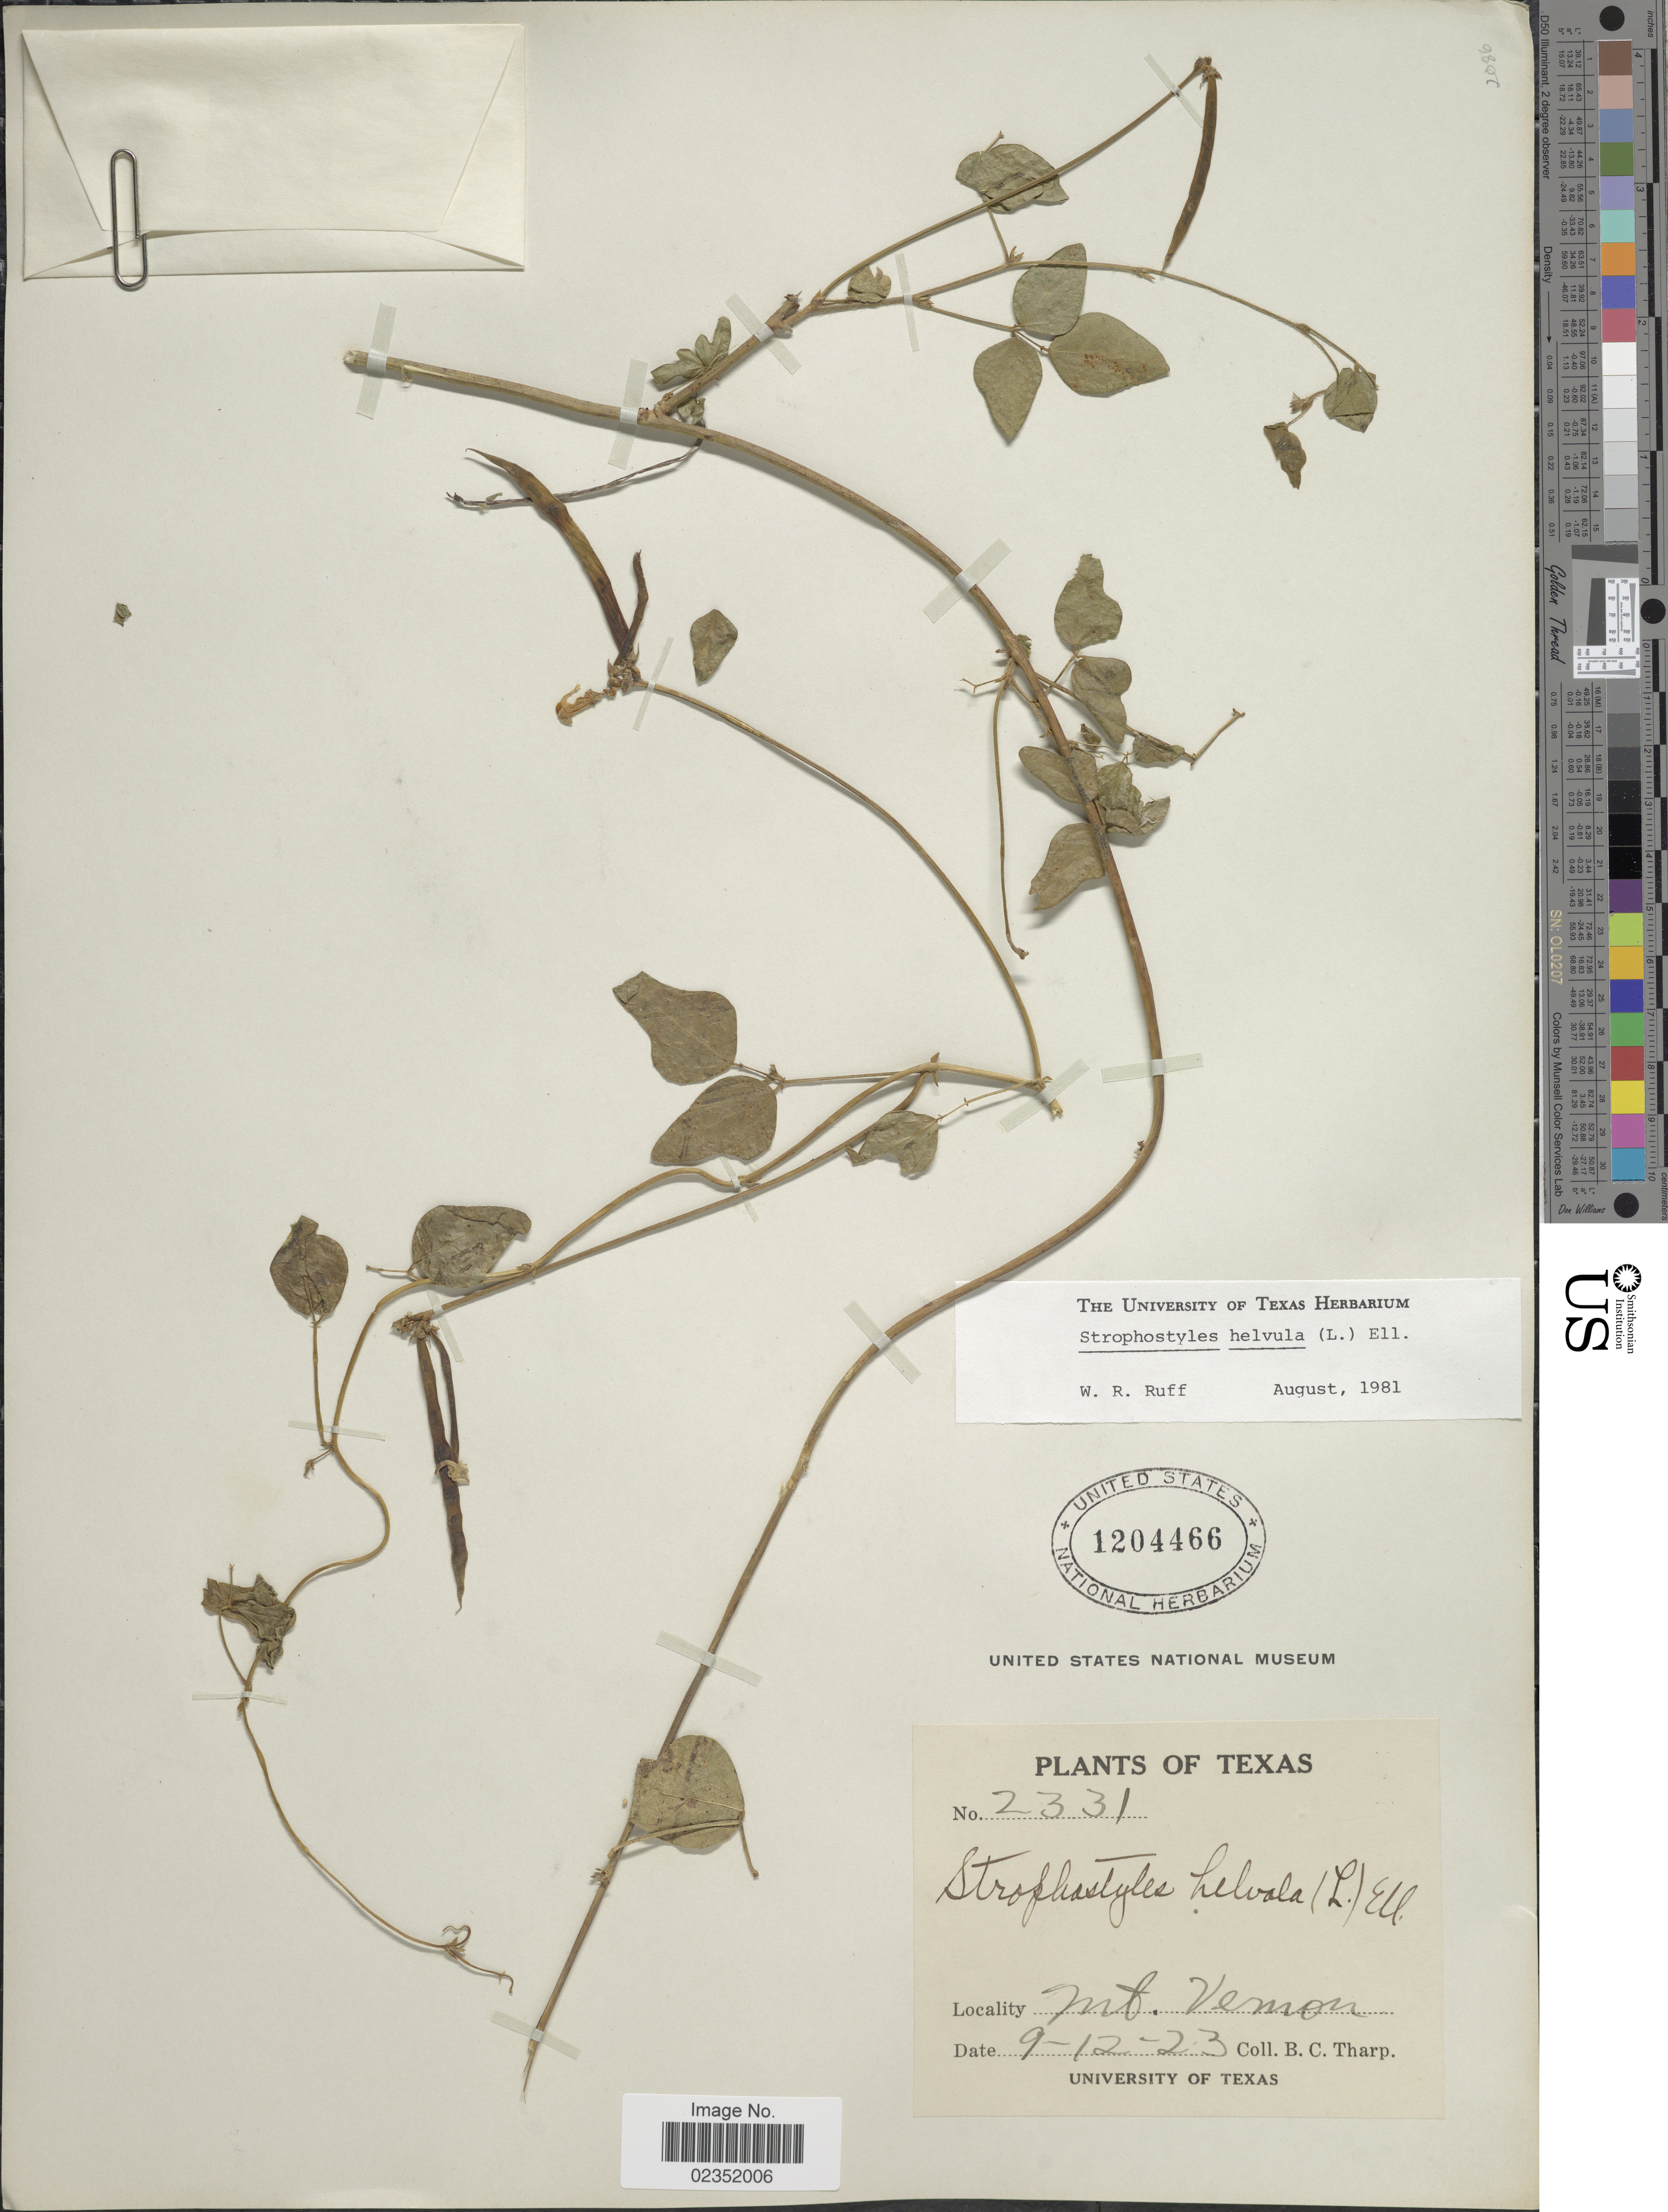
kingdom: Plantae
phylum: Tracheophyta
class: Magnoliopsida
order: Fabales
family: Fabaceae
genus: Strophostyles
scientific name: Strophostyles helvola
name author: (L.) Elliott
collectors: B. C. Tharp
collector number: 2331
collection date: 1923-09-12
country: United States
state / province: Texas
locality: Mt. Vernon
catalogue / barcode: US 1204466